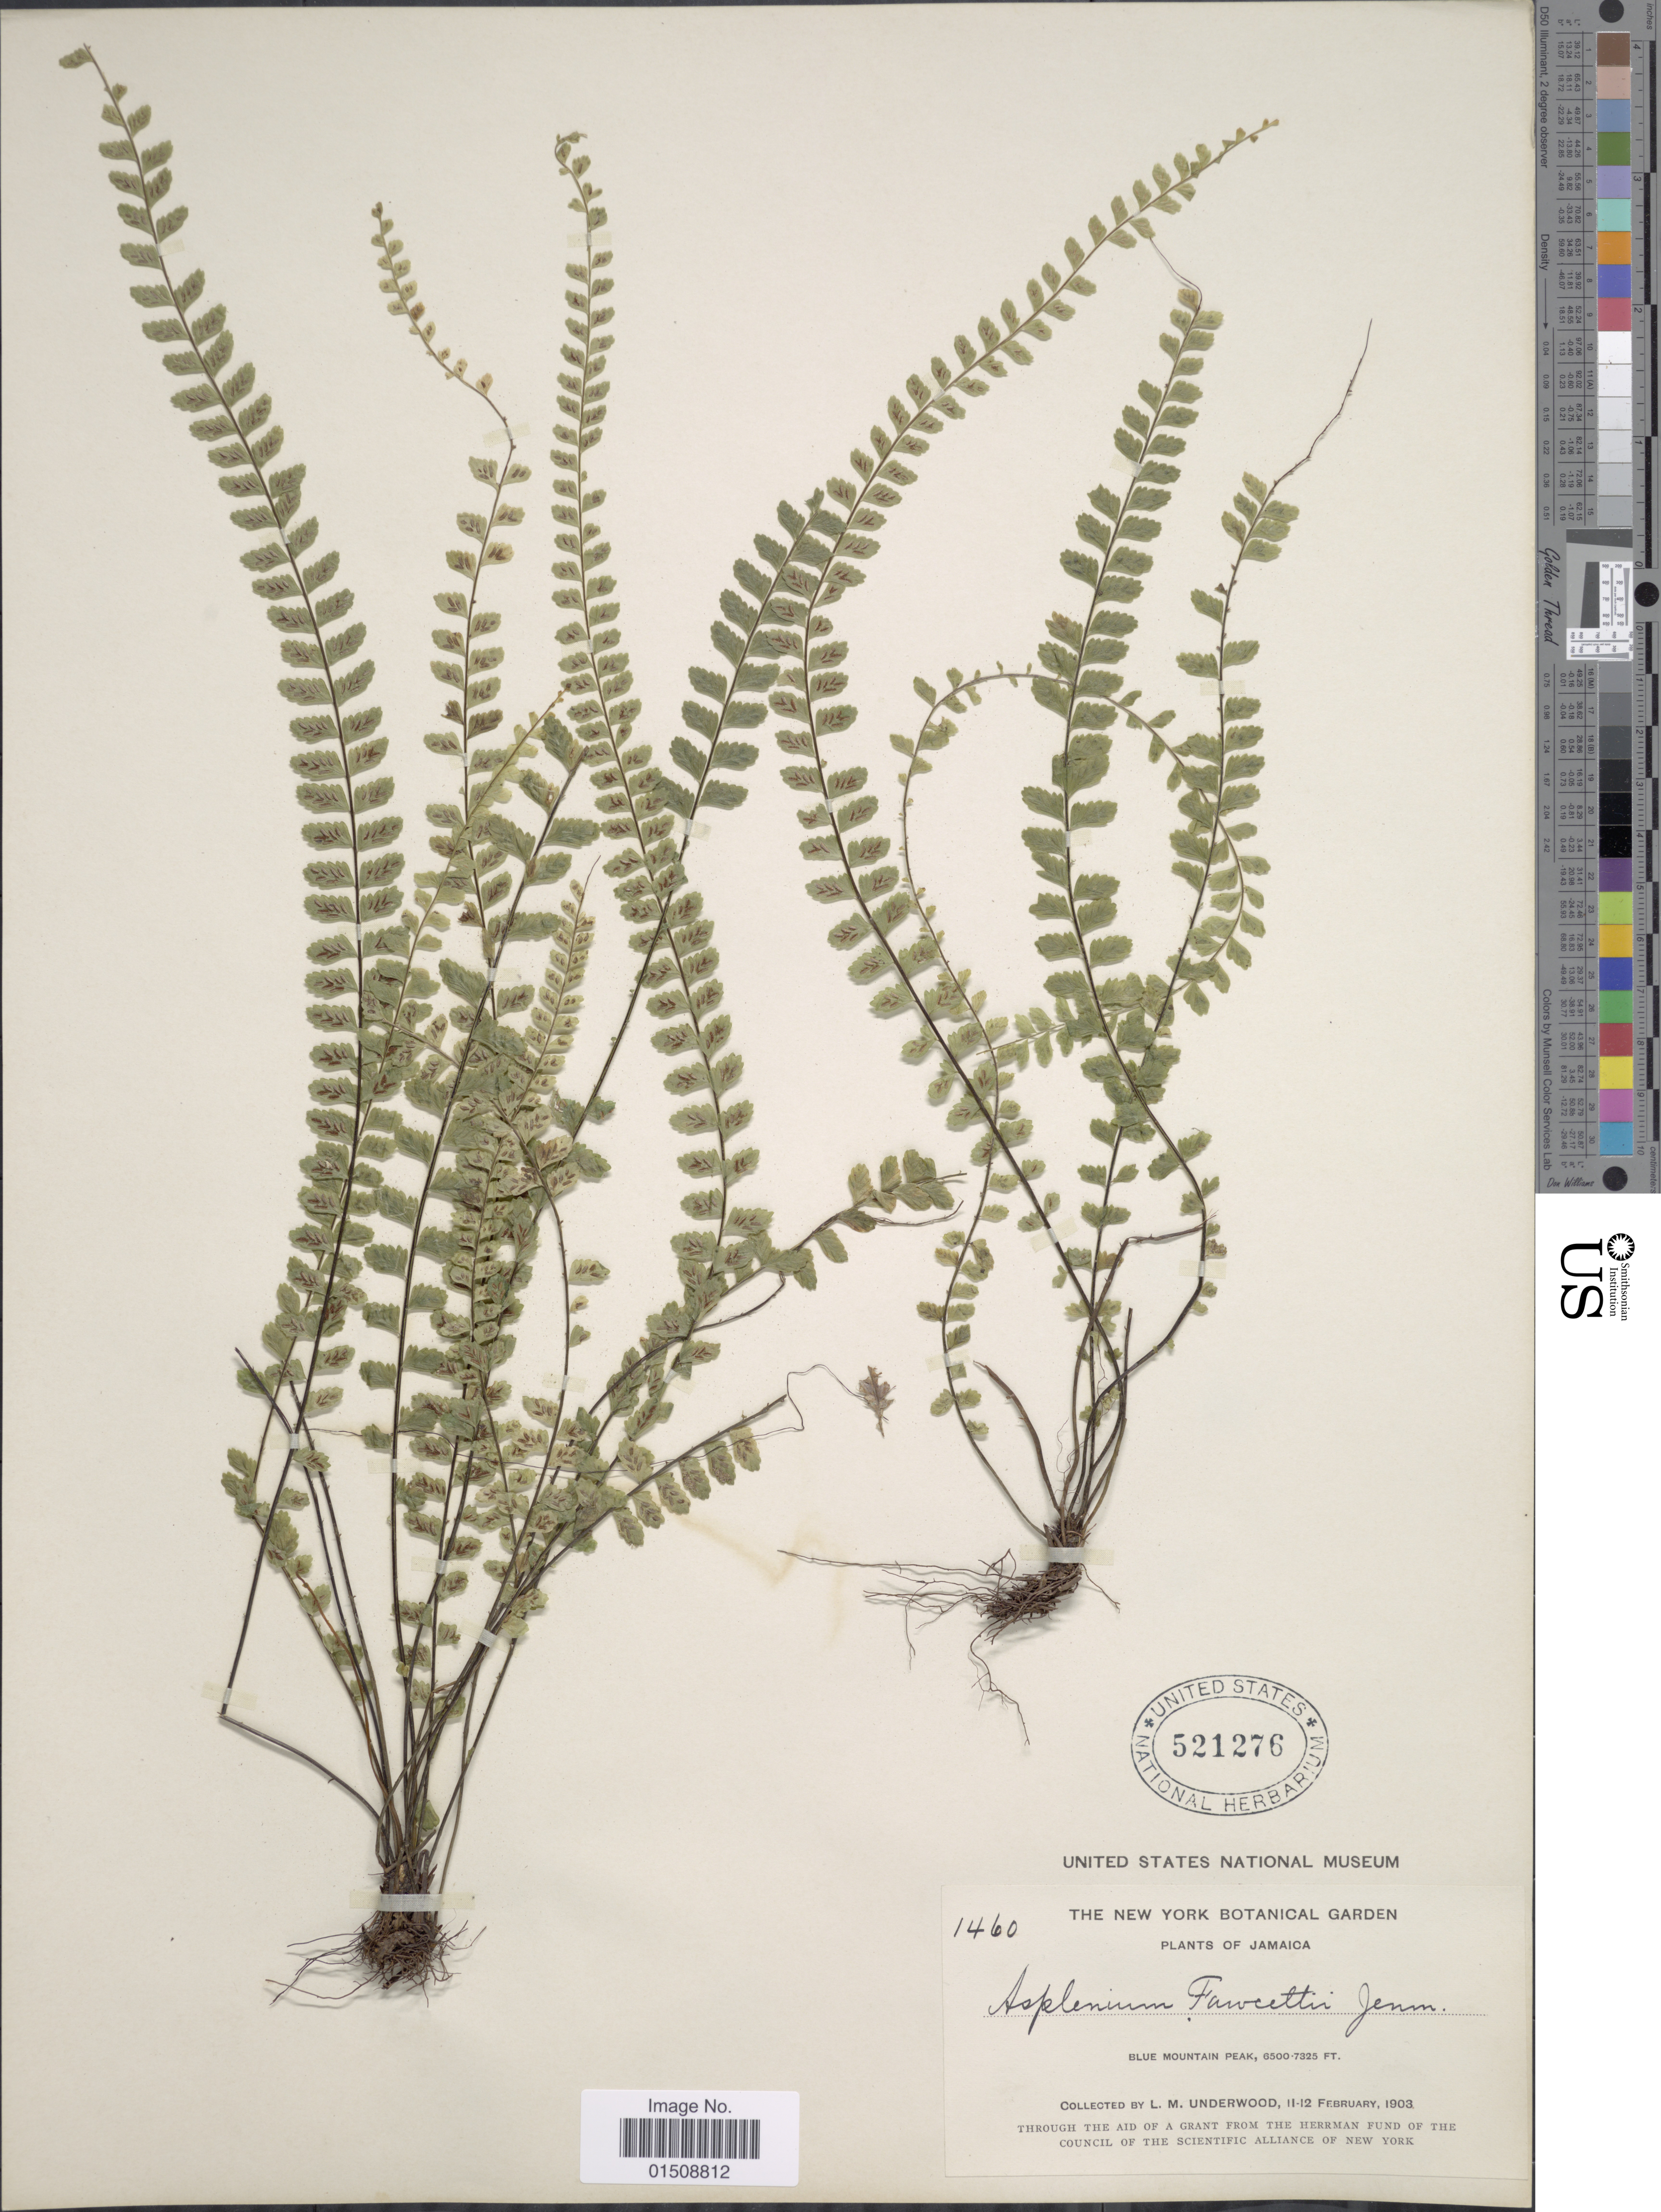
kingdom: Plantae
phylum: Tracheophyta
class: Polypodiopsida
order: Polypodiales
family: Aspleniaceae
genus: Asplenium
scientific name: Asplenium fawcetti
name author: Jenman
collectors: L. M. Underwood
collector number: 1460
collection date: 1903-02-11/1903-02-12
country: Jamaica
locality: Blue Mountain Peak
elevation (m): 1981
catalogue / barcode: US 521276